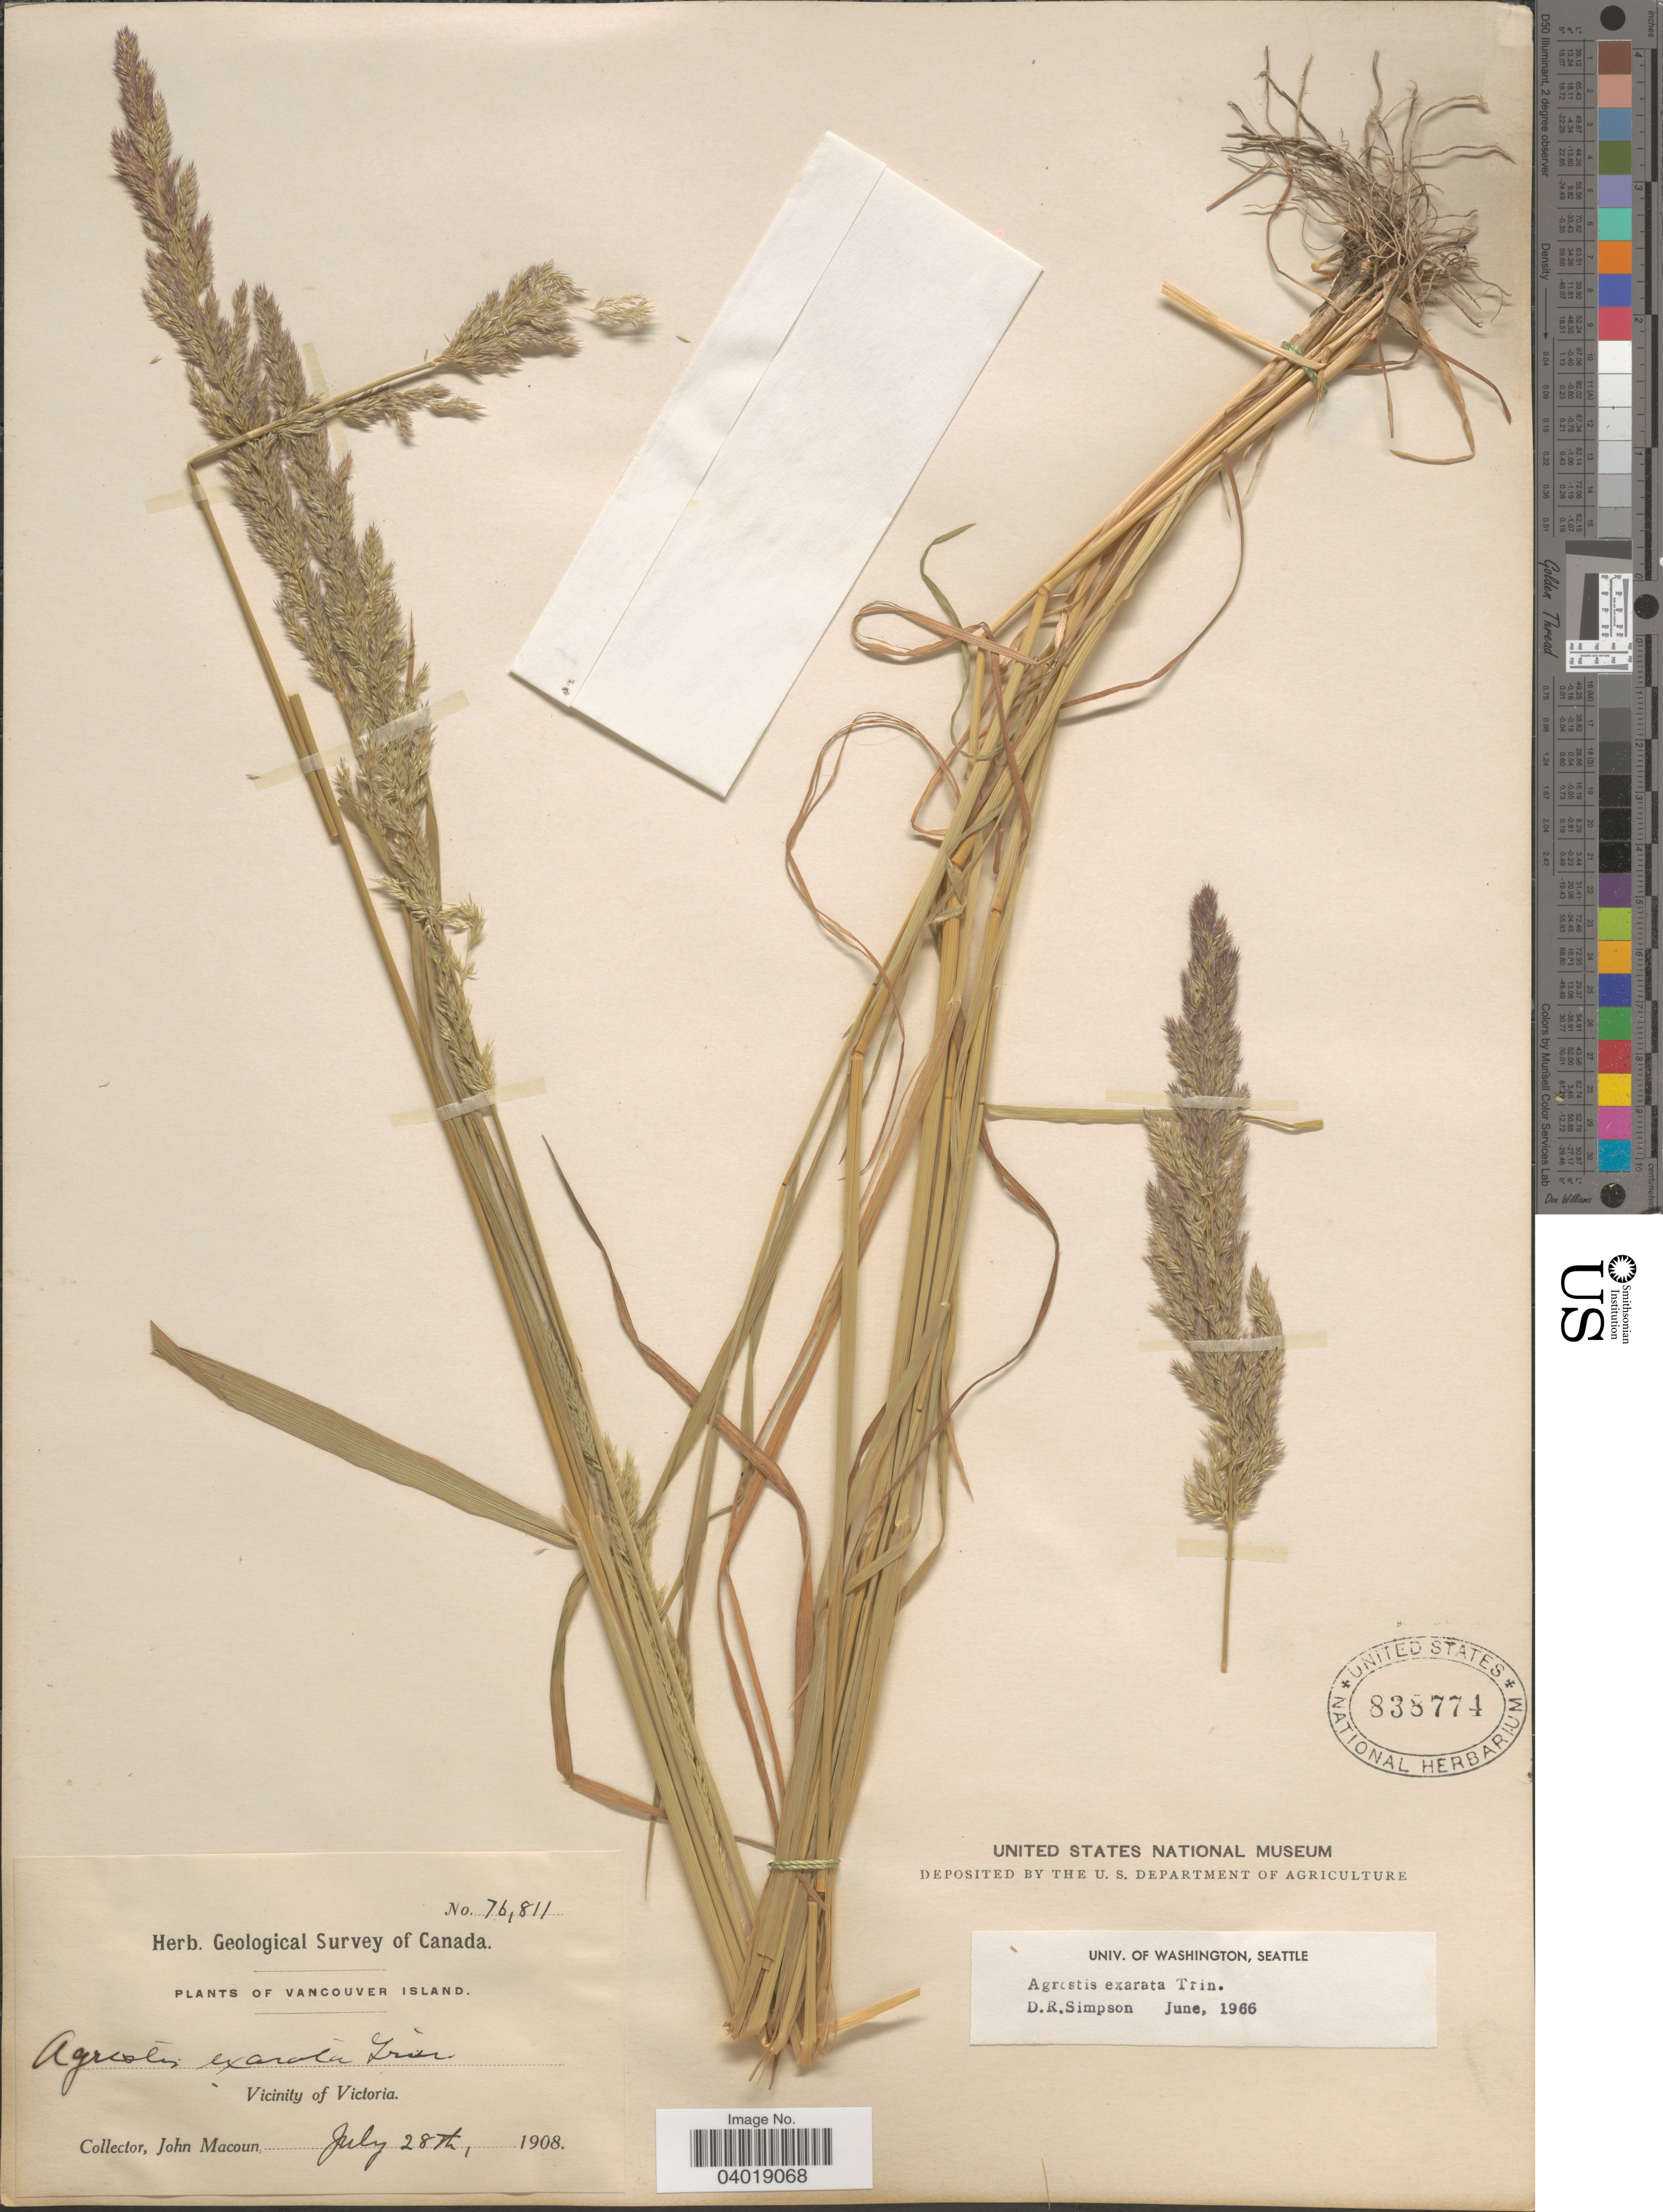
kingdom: Plantae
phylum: Tracheophyta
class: Liliopsida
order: Poales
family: Poaceae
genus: Agrostis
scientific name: Agrostis exarata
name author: Trin.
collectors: J. Macoun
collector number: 76811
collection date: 1908-07-28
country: Canada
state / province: British Columbia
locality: Vancouver Island. Vicinity of Victoria.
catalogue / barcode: US 838774